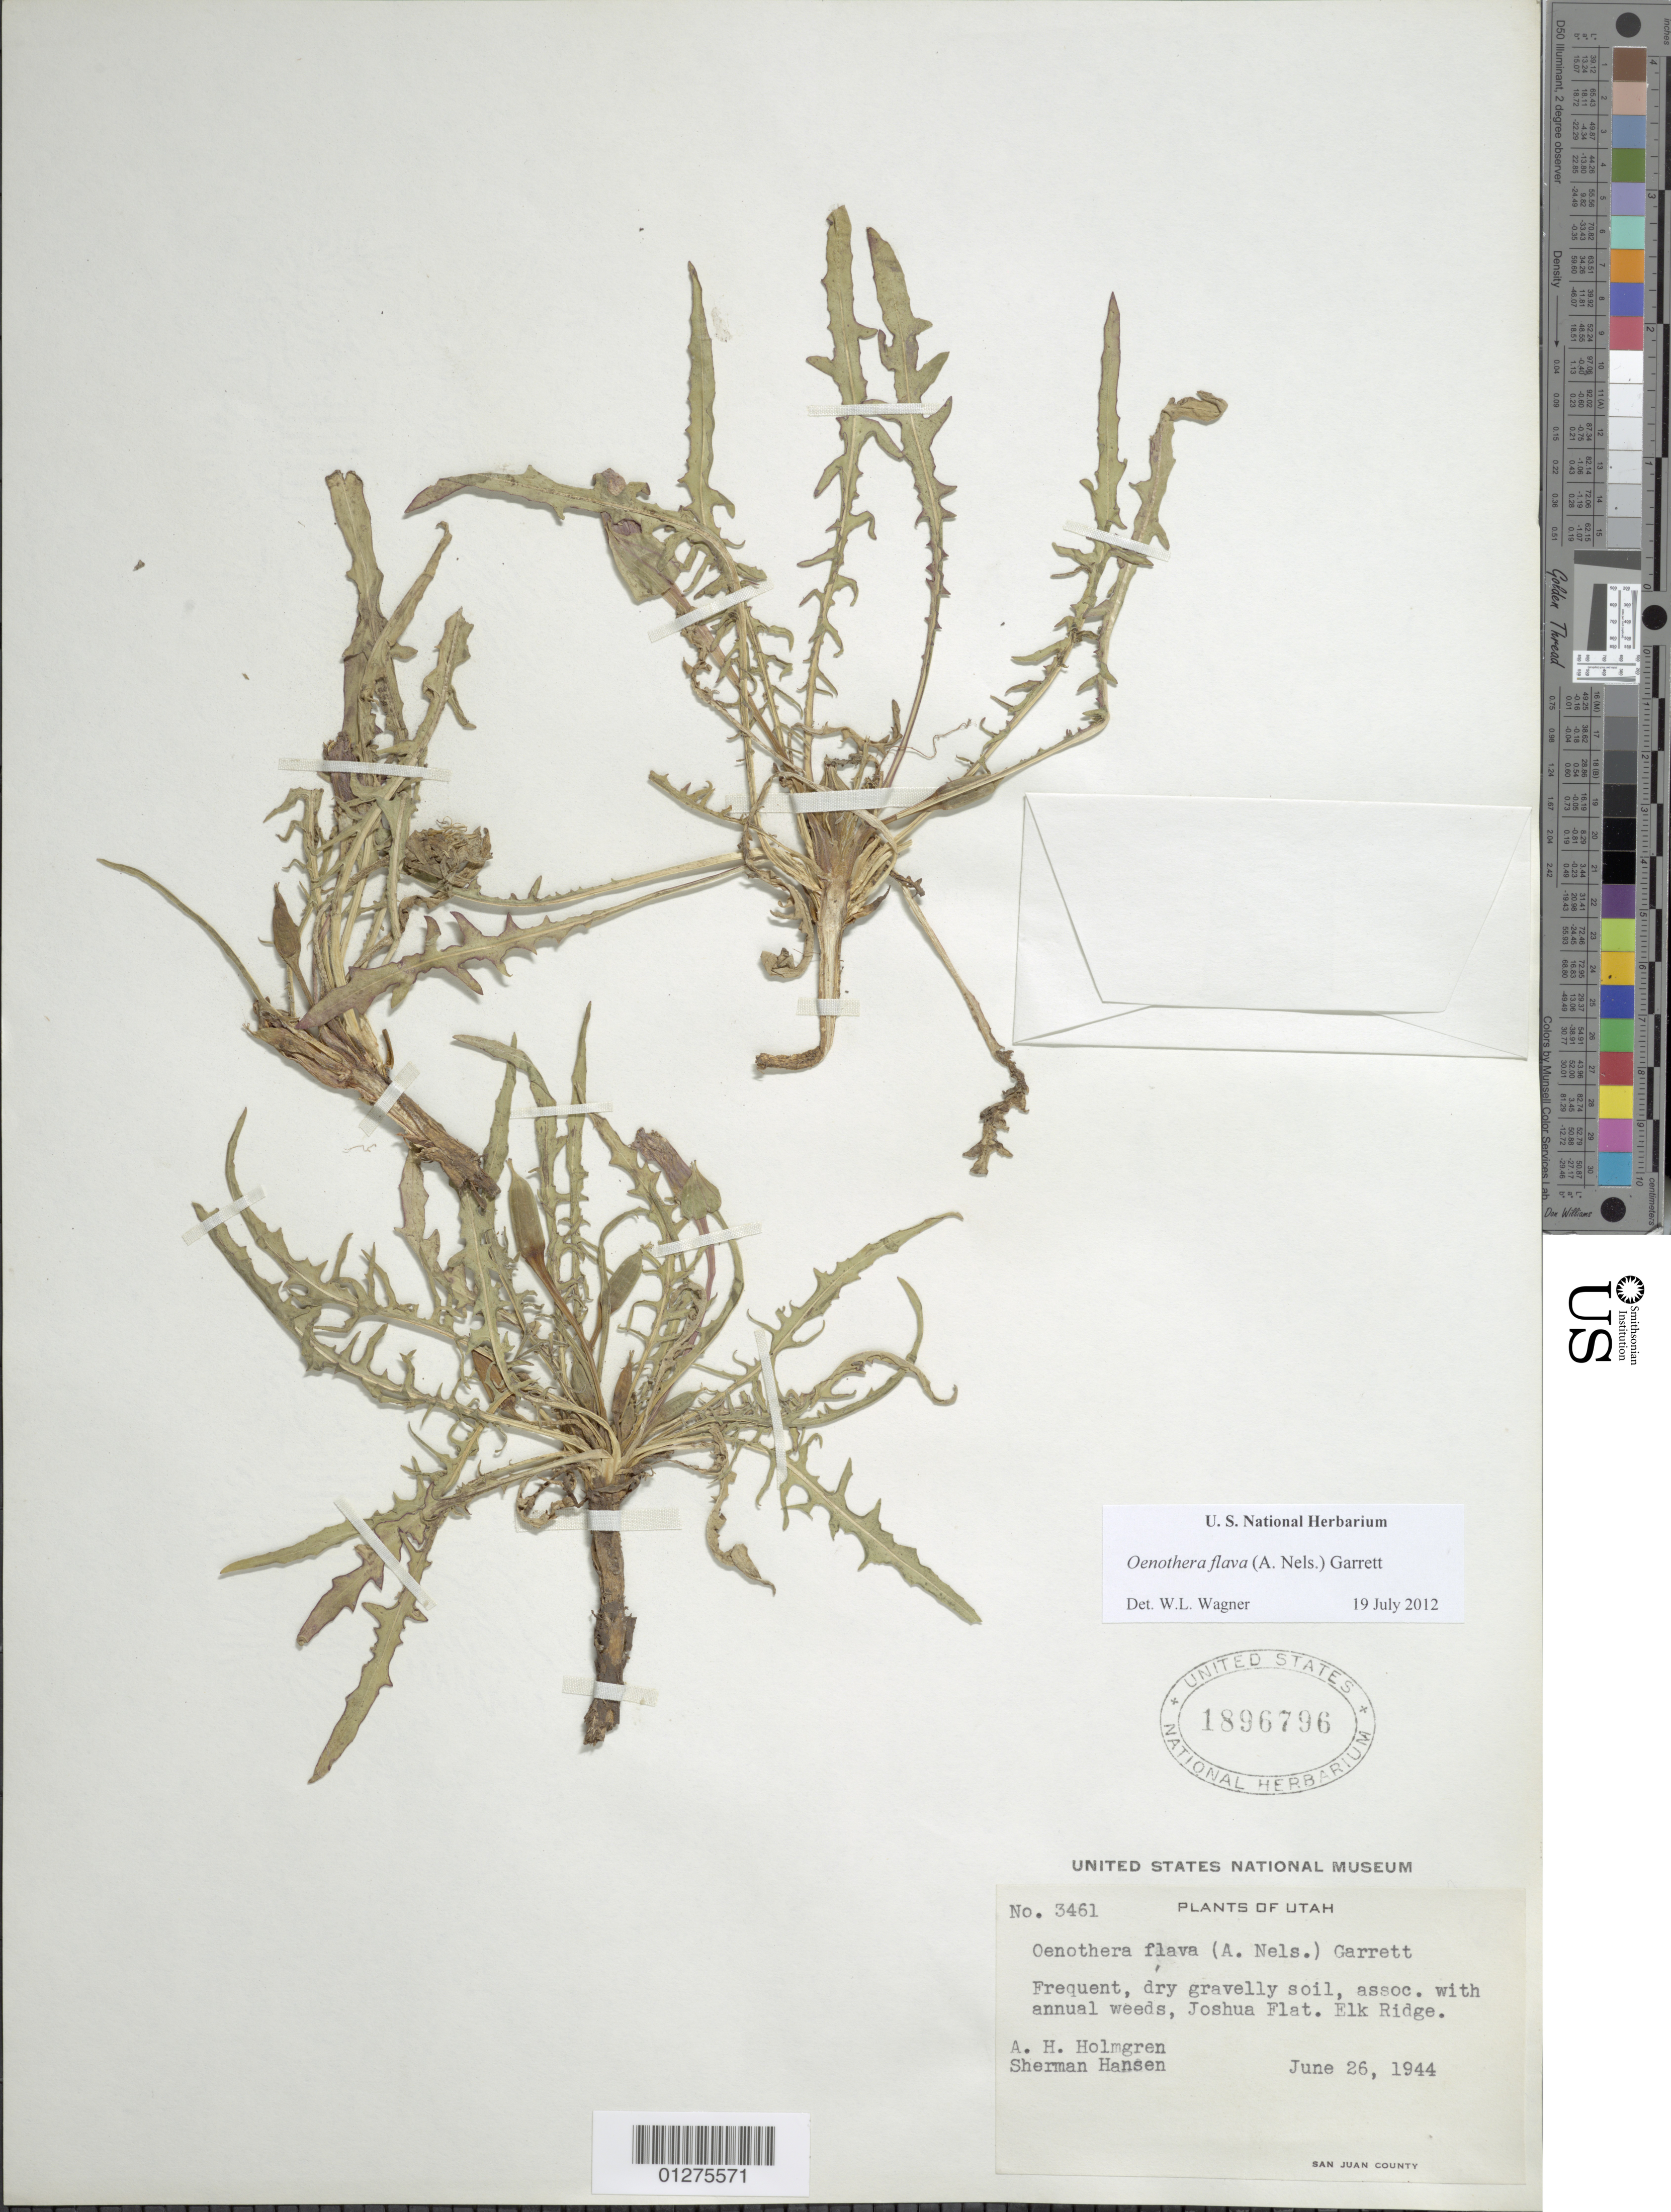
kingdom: Plantae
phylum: Tracheophyta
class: Magnoliopsida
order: Myrtales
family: Onagraceae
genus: Oenothera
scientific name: Oenothera flava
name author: (A. Nelson) Garrett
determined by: Wagner, W. L., (BOT), Smithsonian Institution - National Museum of Natural History (UNITED STATES)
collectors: A. H. Holmgren & S. Hansen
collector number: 3461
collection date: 1944-06-26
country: United States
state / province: Utah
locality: Joshua Flat, Elk Ridge.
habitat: Dry gravelly soil.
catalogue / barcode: US 1896796